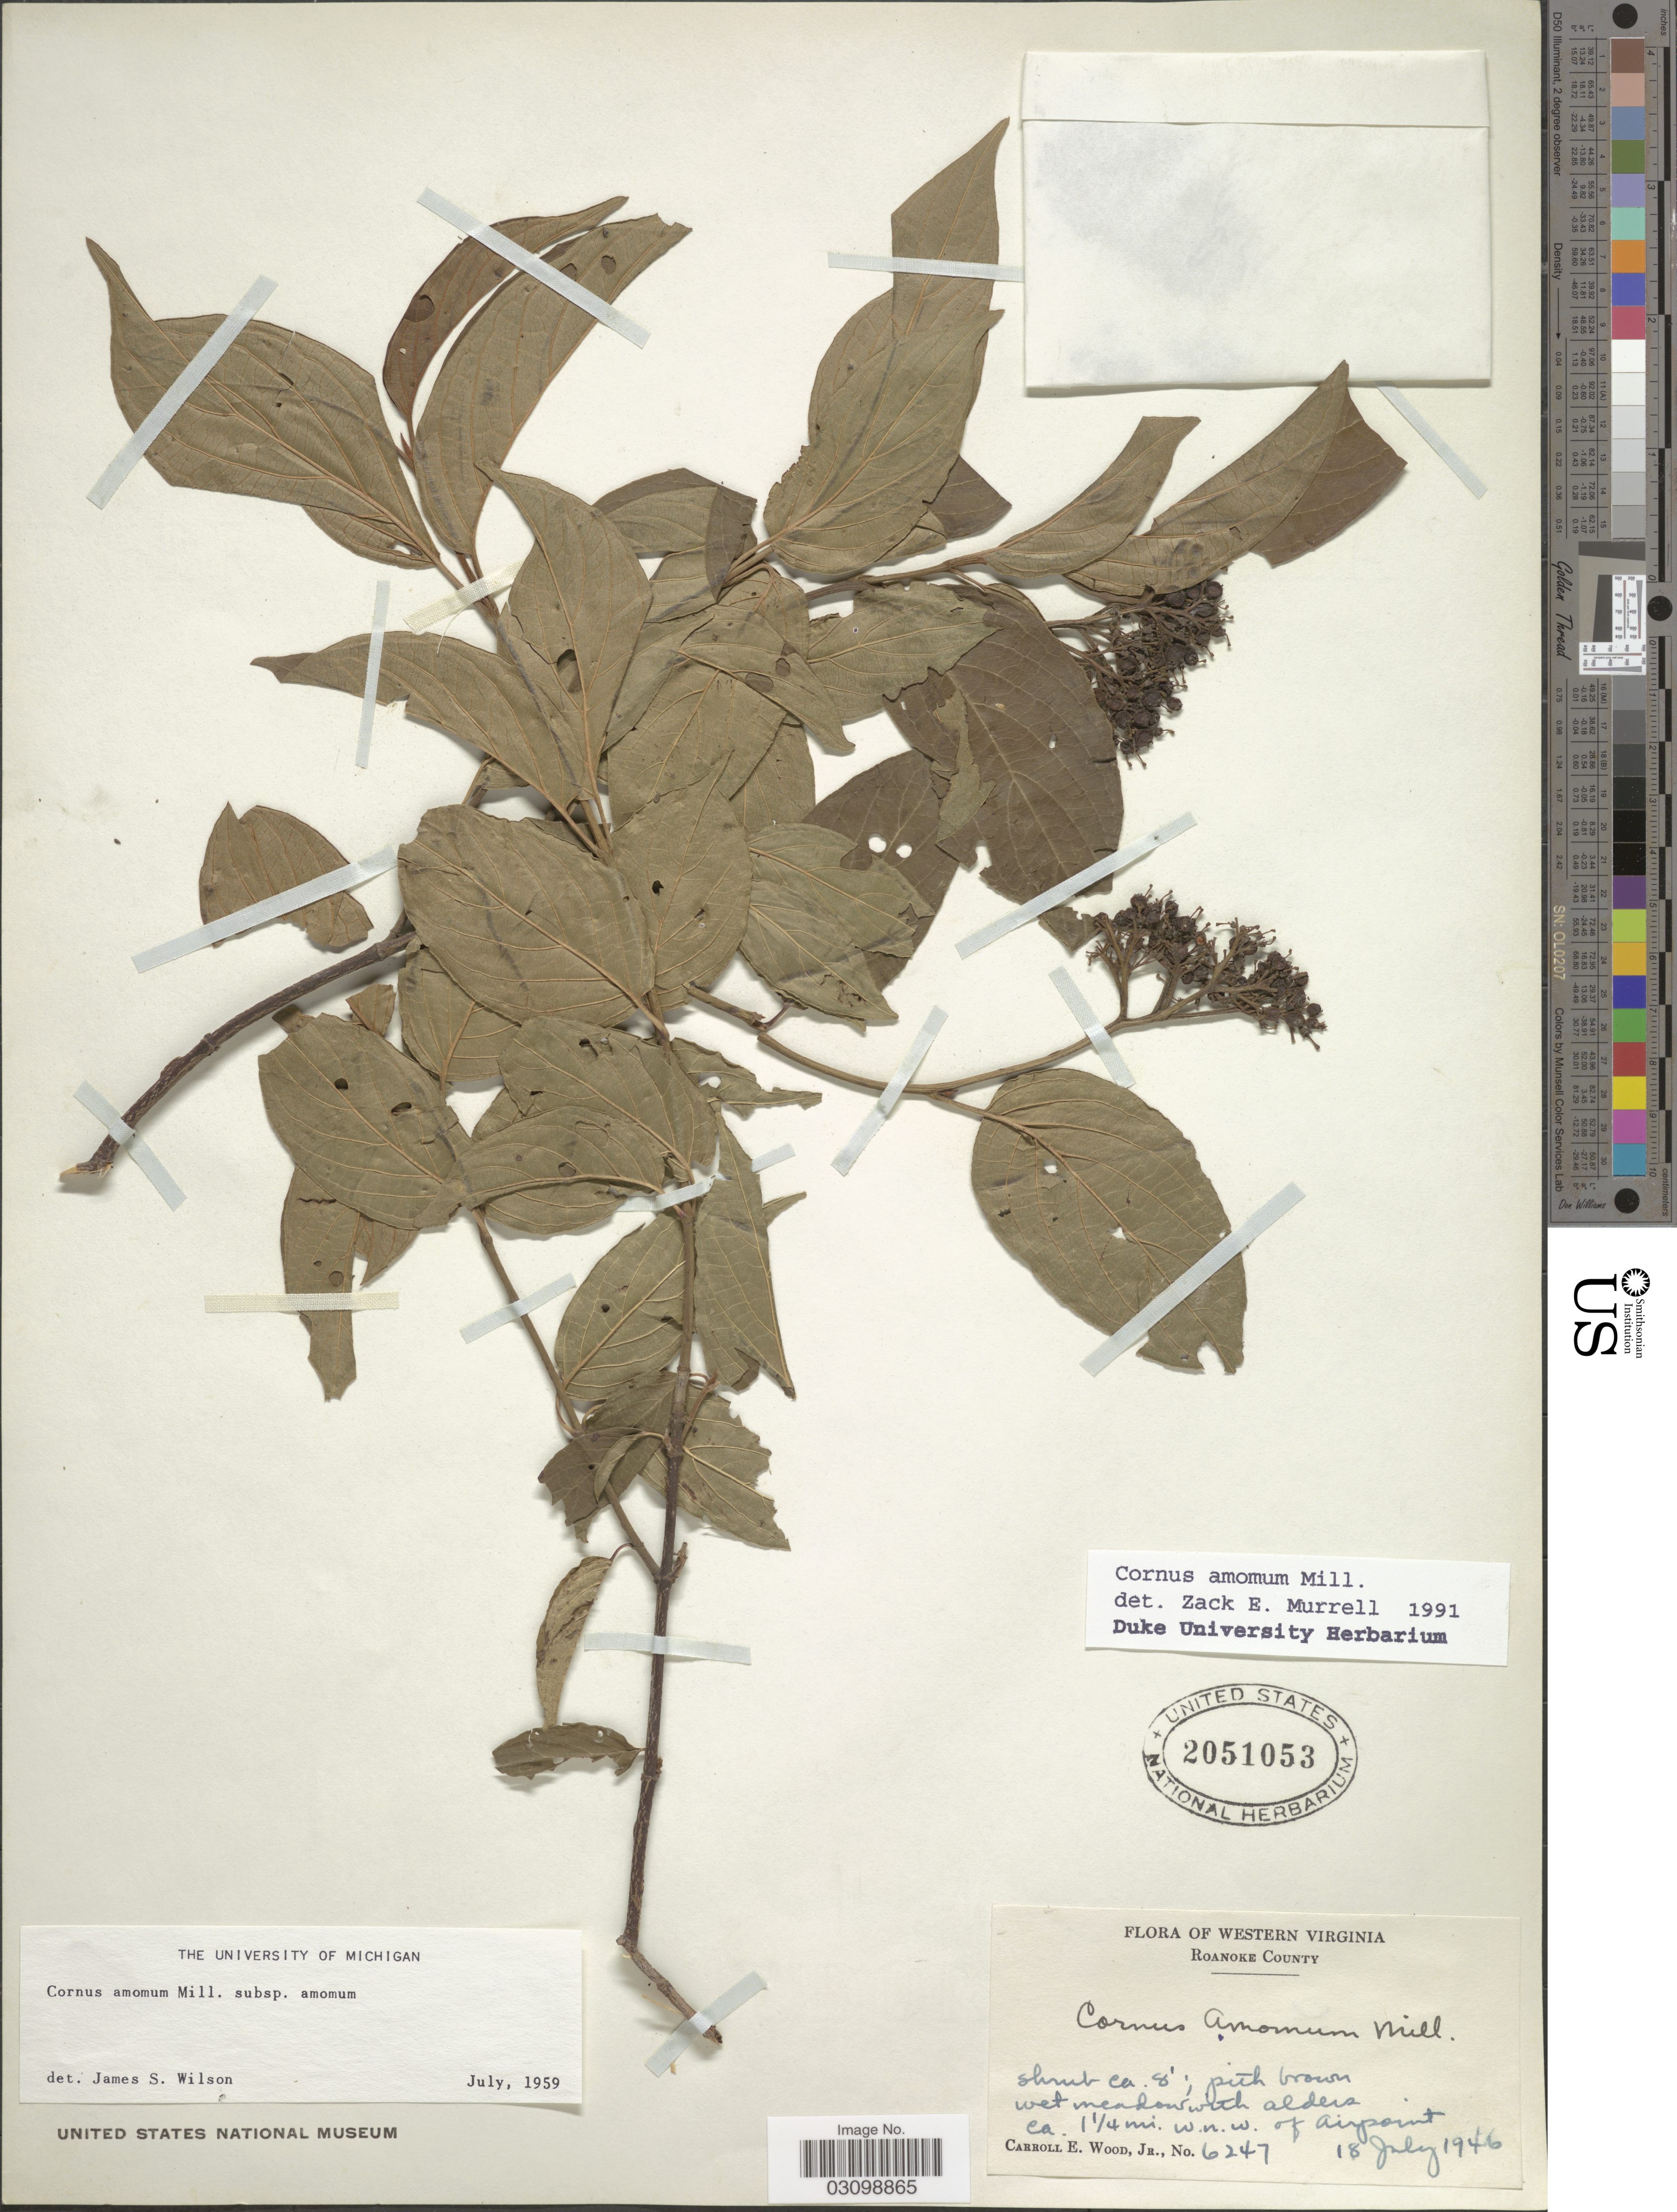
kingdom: Plantae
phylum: Tracheophyta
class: Magnoliopsida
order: Cornales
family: Cornaceae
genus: Cornus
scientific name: Cornus amomum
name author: Mill.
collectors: E. Wood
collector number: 6247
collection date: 1946-07-18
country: United States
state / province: Virginia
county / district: Roanoke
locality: Western Virginia. Roanoke County. Ca. ¼ mi. w.n.w. of Airpoint.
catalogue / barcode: US 2051053